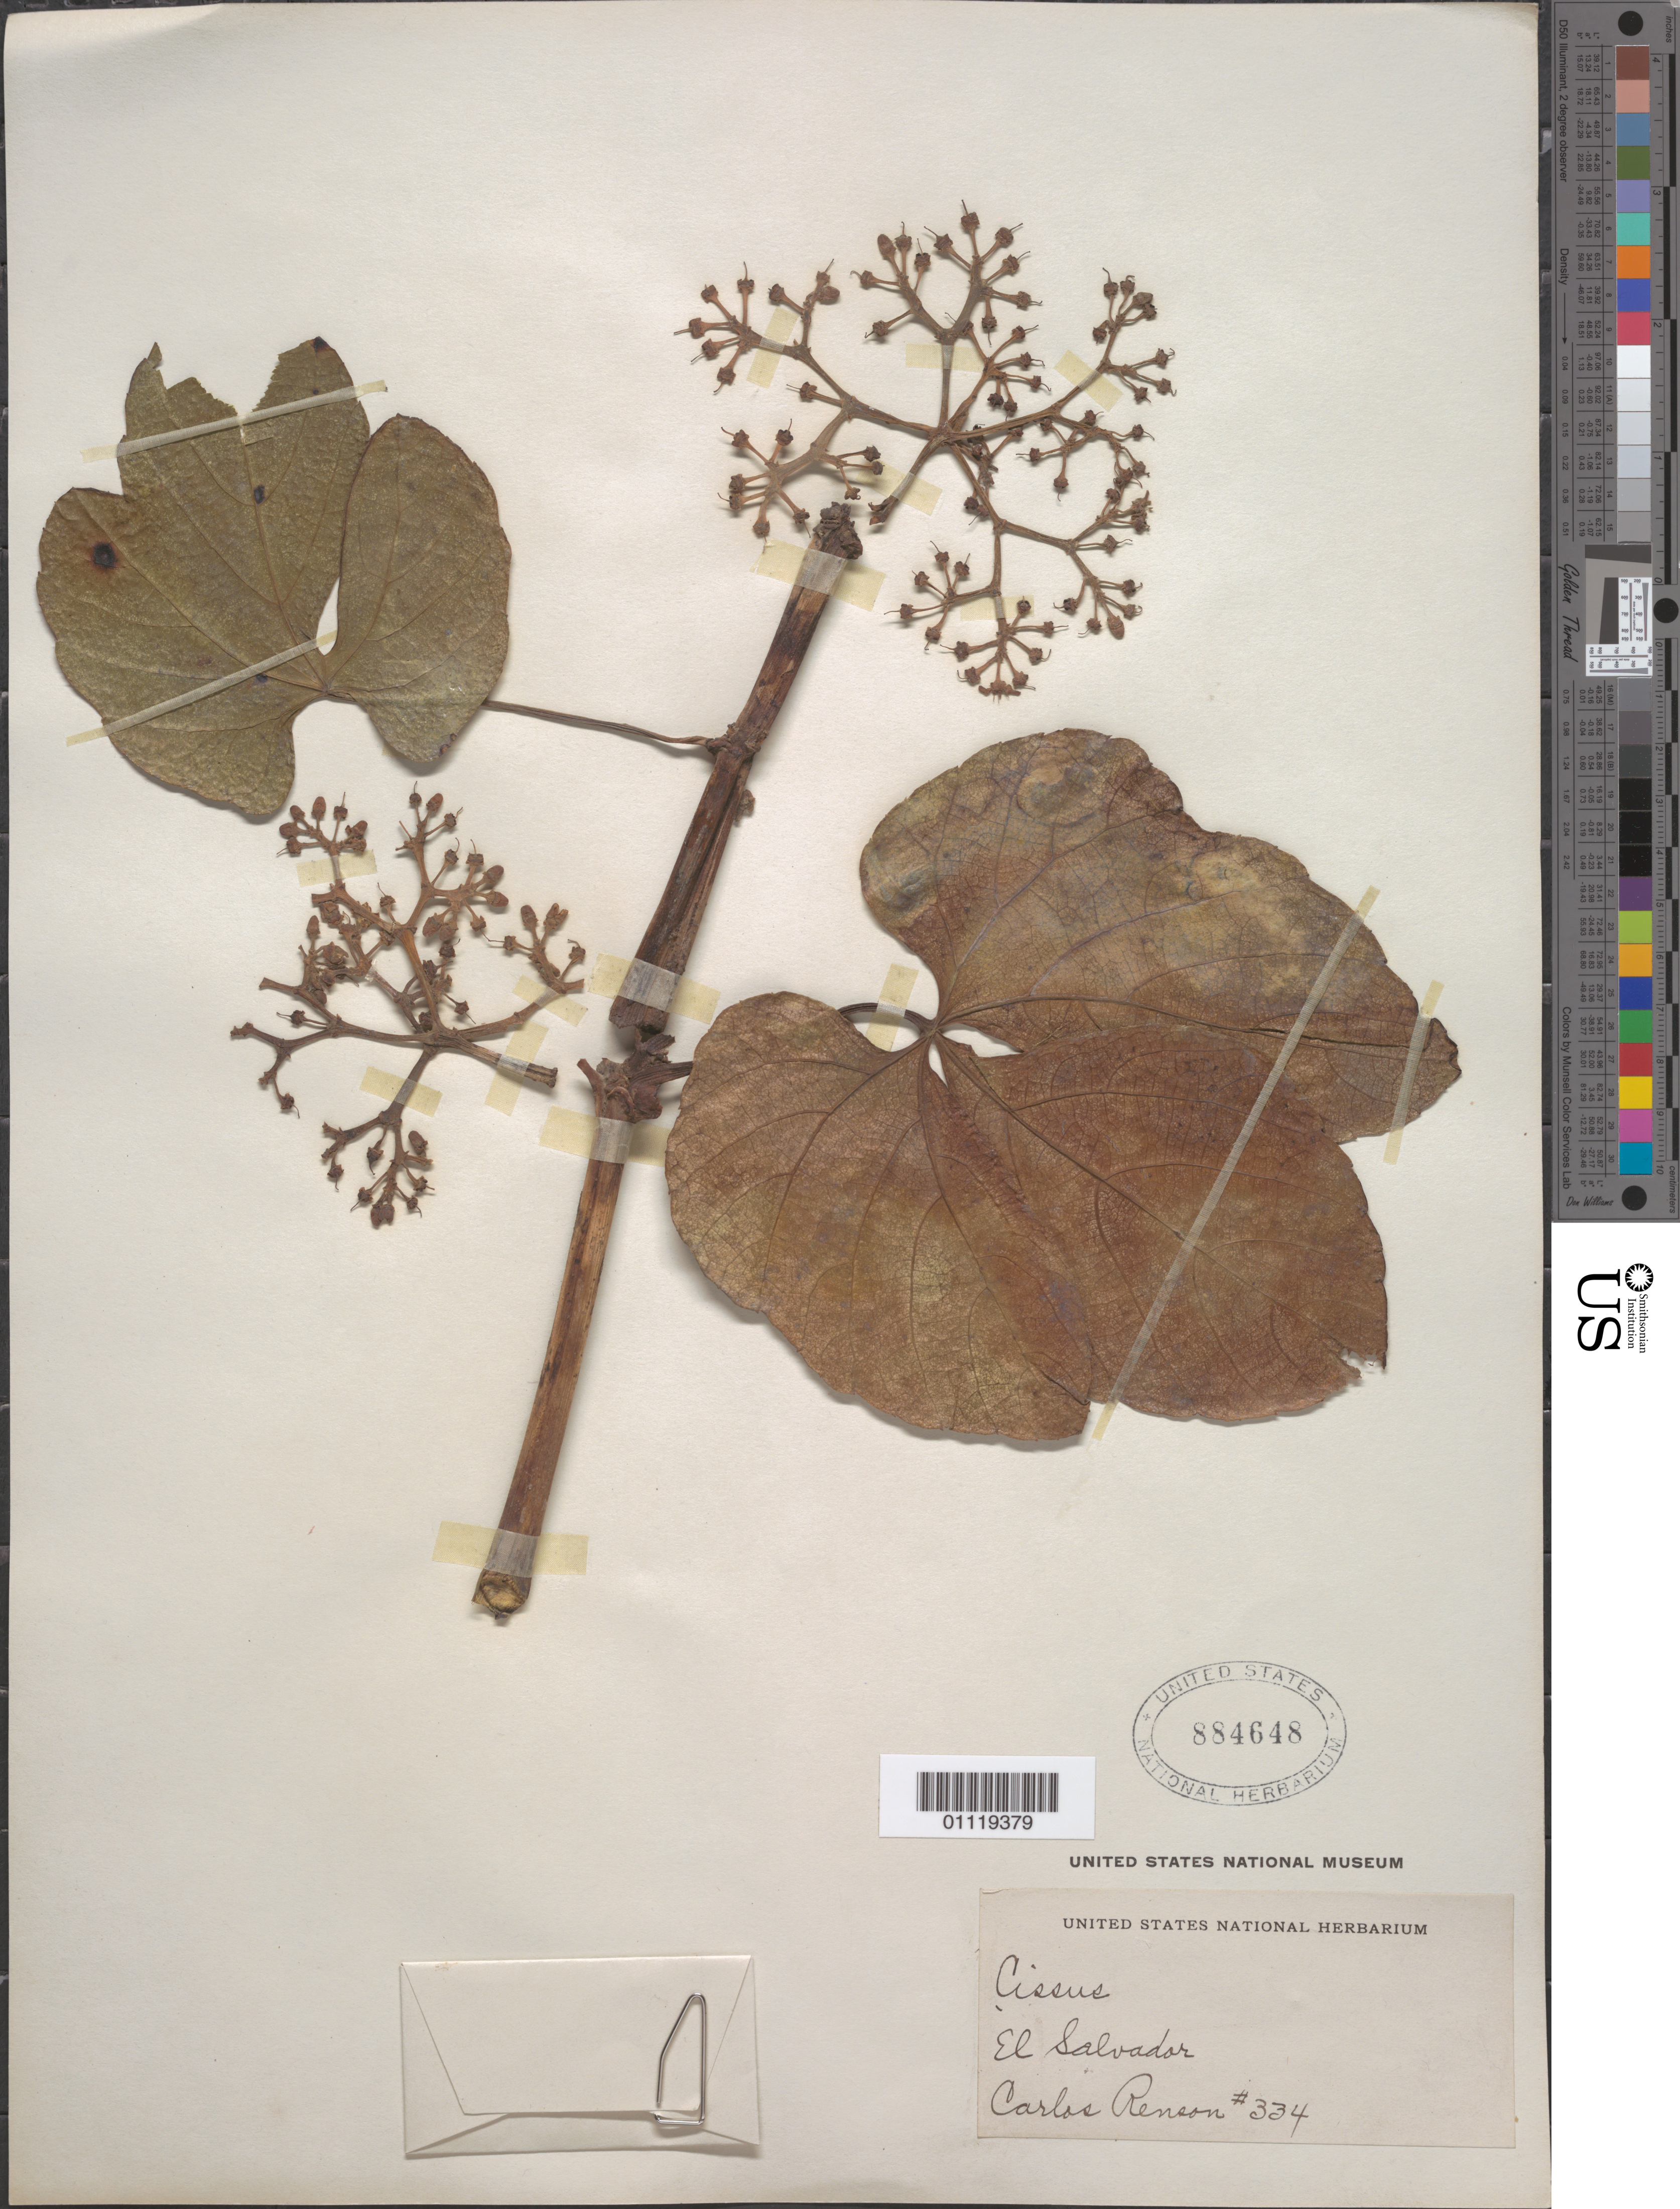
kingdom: Plantae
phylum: Tracheophyta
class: Magnoliopsida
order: Vitales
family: Vitaceae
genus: Cissus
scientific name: Cissus cucurbitina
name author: Standl.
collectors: C. Renson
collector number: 334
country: El Salvador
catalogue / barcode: US 884648